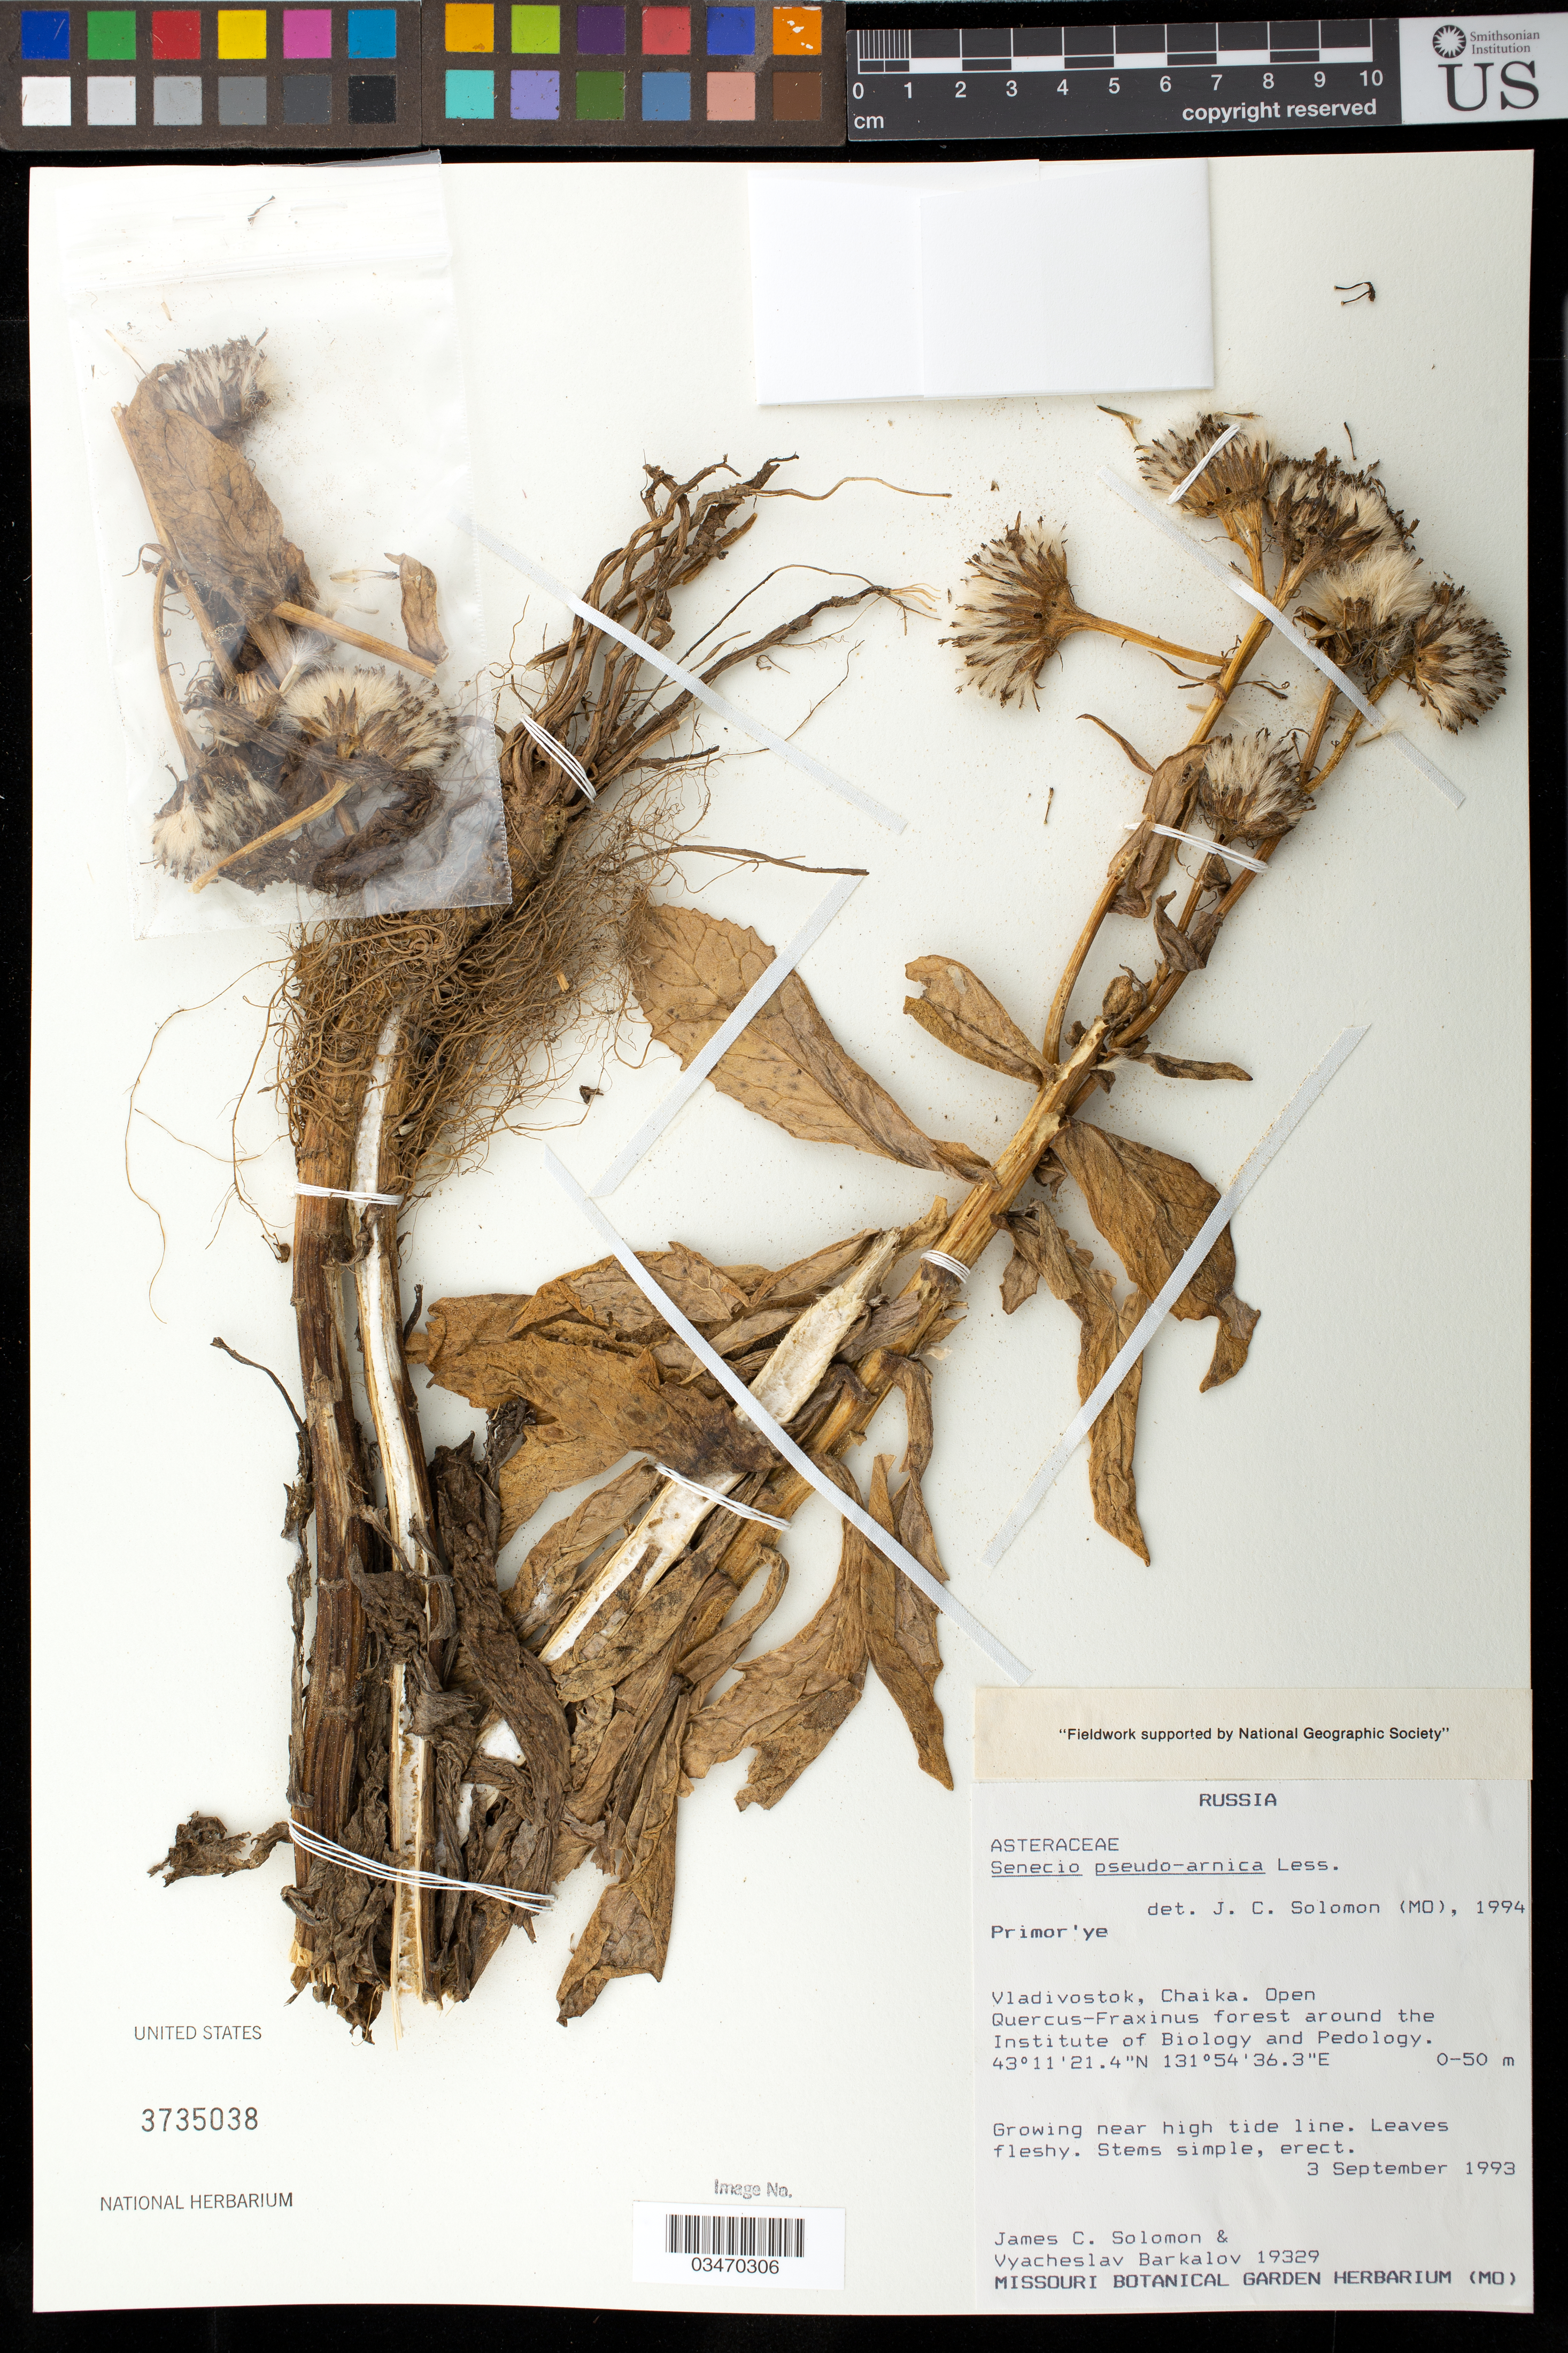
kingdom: Plantae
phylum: Tracheophyta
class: Magnoliopsida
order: Asterales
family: Asteraceae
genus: Senecio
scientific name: Senecio pseudoarnica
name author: Less.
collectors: J. C. Solomon & V. Barkalov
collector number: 19329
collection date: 1993-09-03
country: Russian Federation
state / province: Primorsky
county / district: Vladivostok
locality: Vladivostok, Chaika. Upland forest of Quercus, Acer, and Fraxinus near the Institute of Biology and Pedology.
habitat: Growing near high tide line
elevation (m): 0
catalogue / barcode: US 3735038